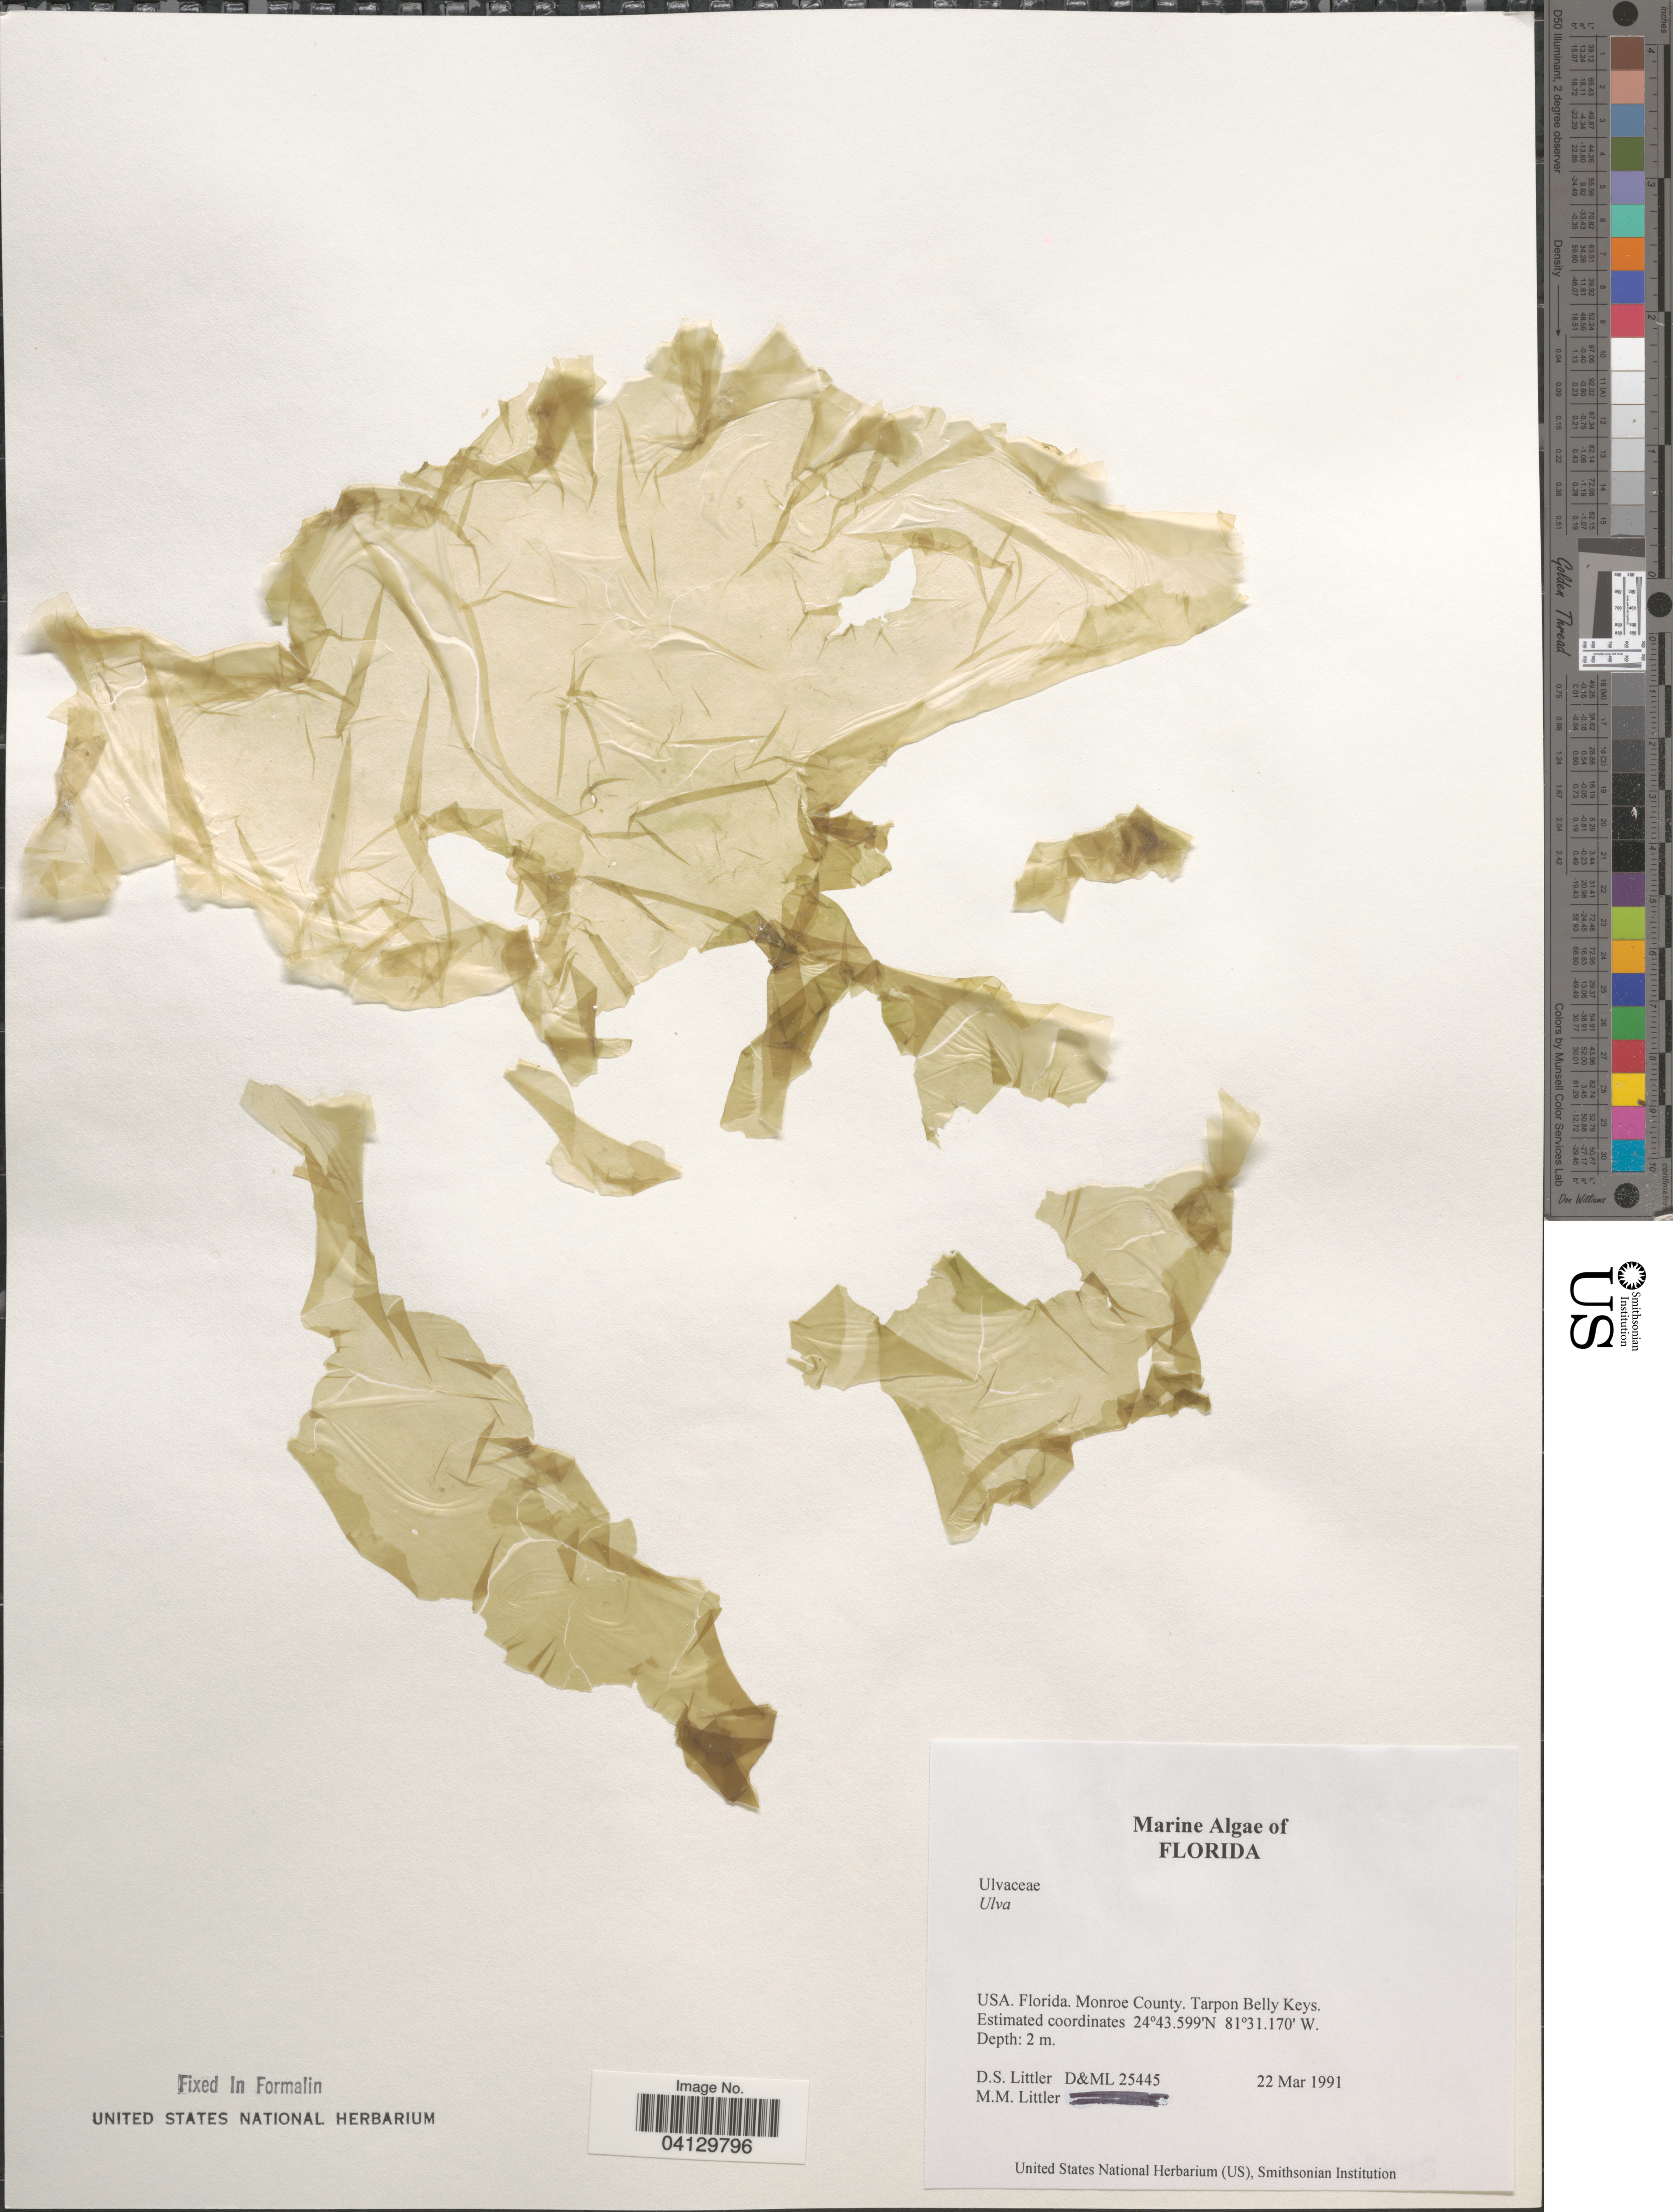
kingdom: Plantae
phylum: Chlorophyta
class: Ulvophyceae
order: Ulvales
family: Ulvaceae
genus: Ulva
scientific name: Ulva sp.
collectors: D. S. Littler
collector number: D&ML25445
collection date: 1991-03-22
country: United States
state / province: Florida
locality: Monroe County. Tarpon Belly Keys.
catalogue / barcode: US 329042